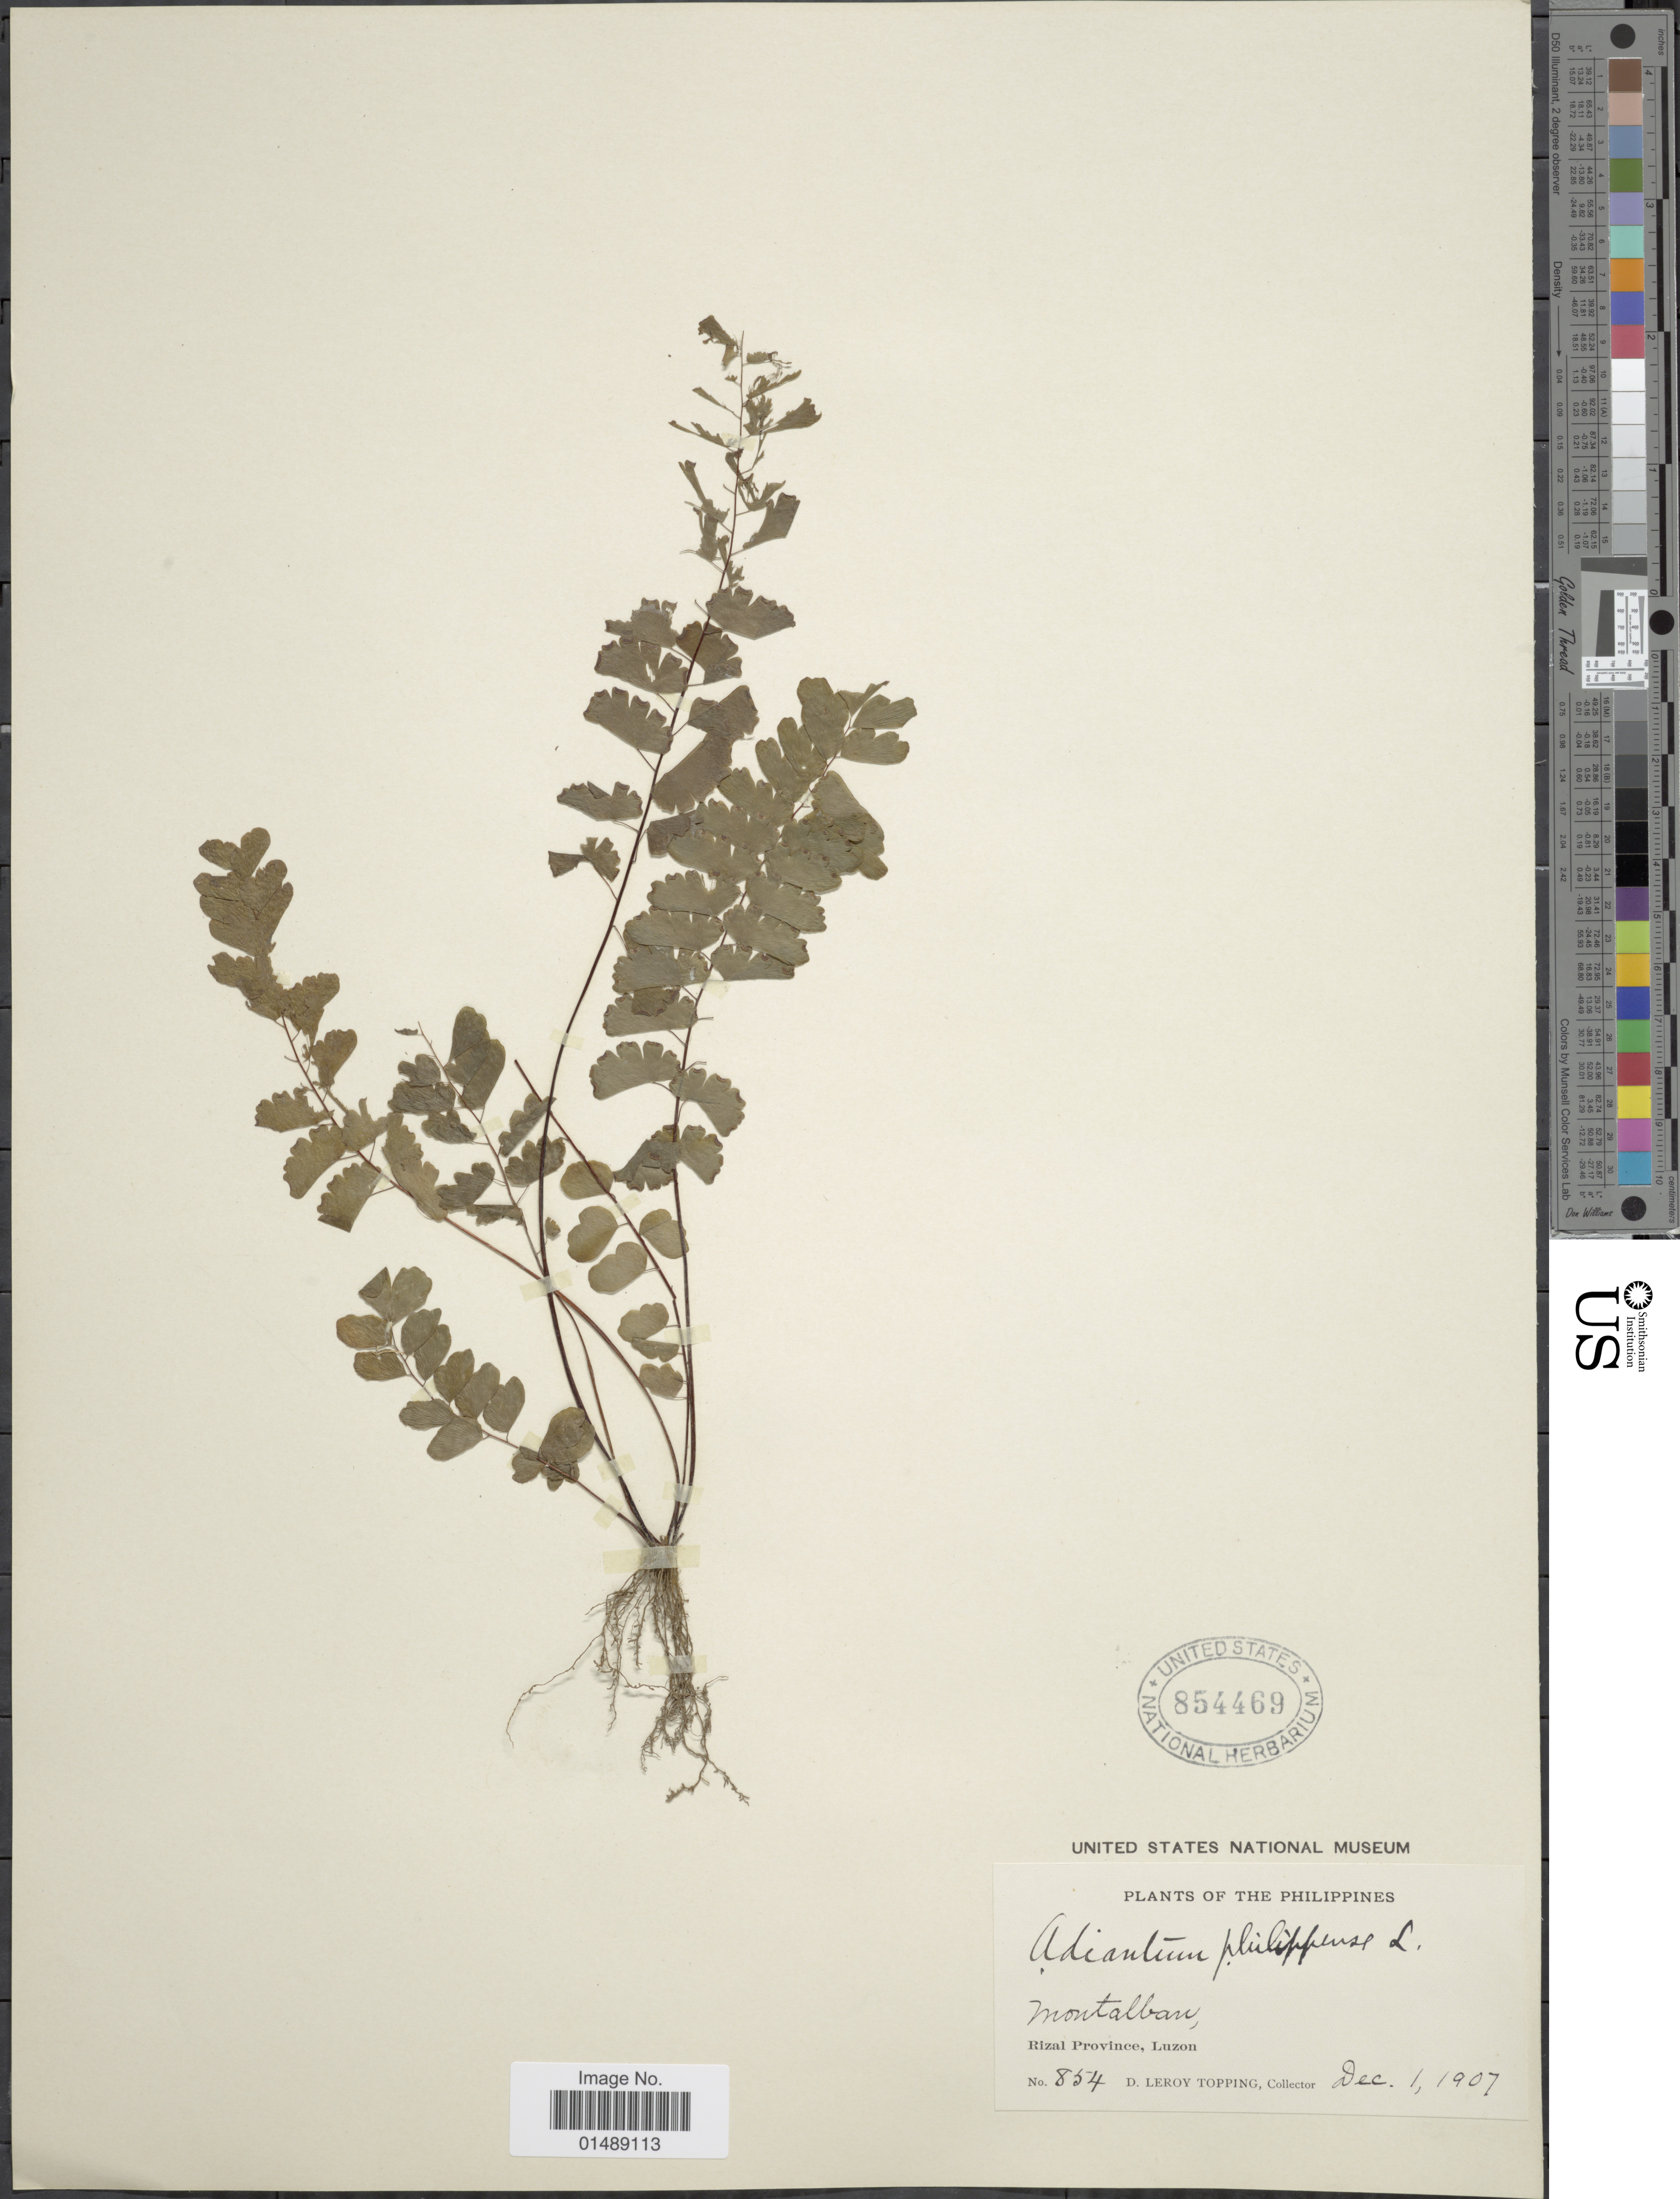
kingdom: Plantae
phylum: Tracheophyta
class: Polypodiopsida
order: Polypodiales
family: Pteridaceae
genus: Adiantum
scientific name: Adiantum philippense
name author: L.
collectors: D. L. Topping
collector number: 854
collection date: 1907-12-01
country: Philippines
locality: Montalban, Rizal Province, Luzon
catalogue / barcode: US 854469